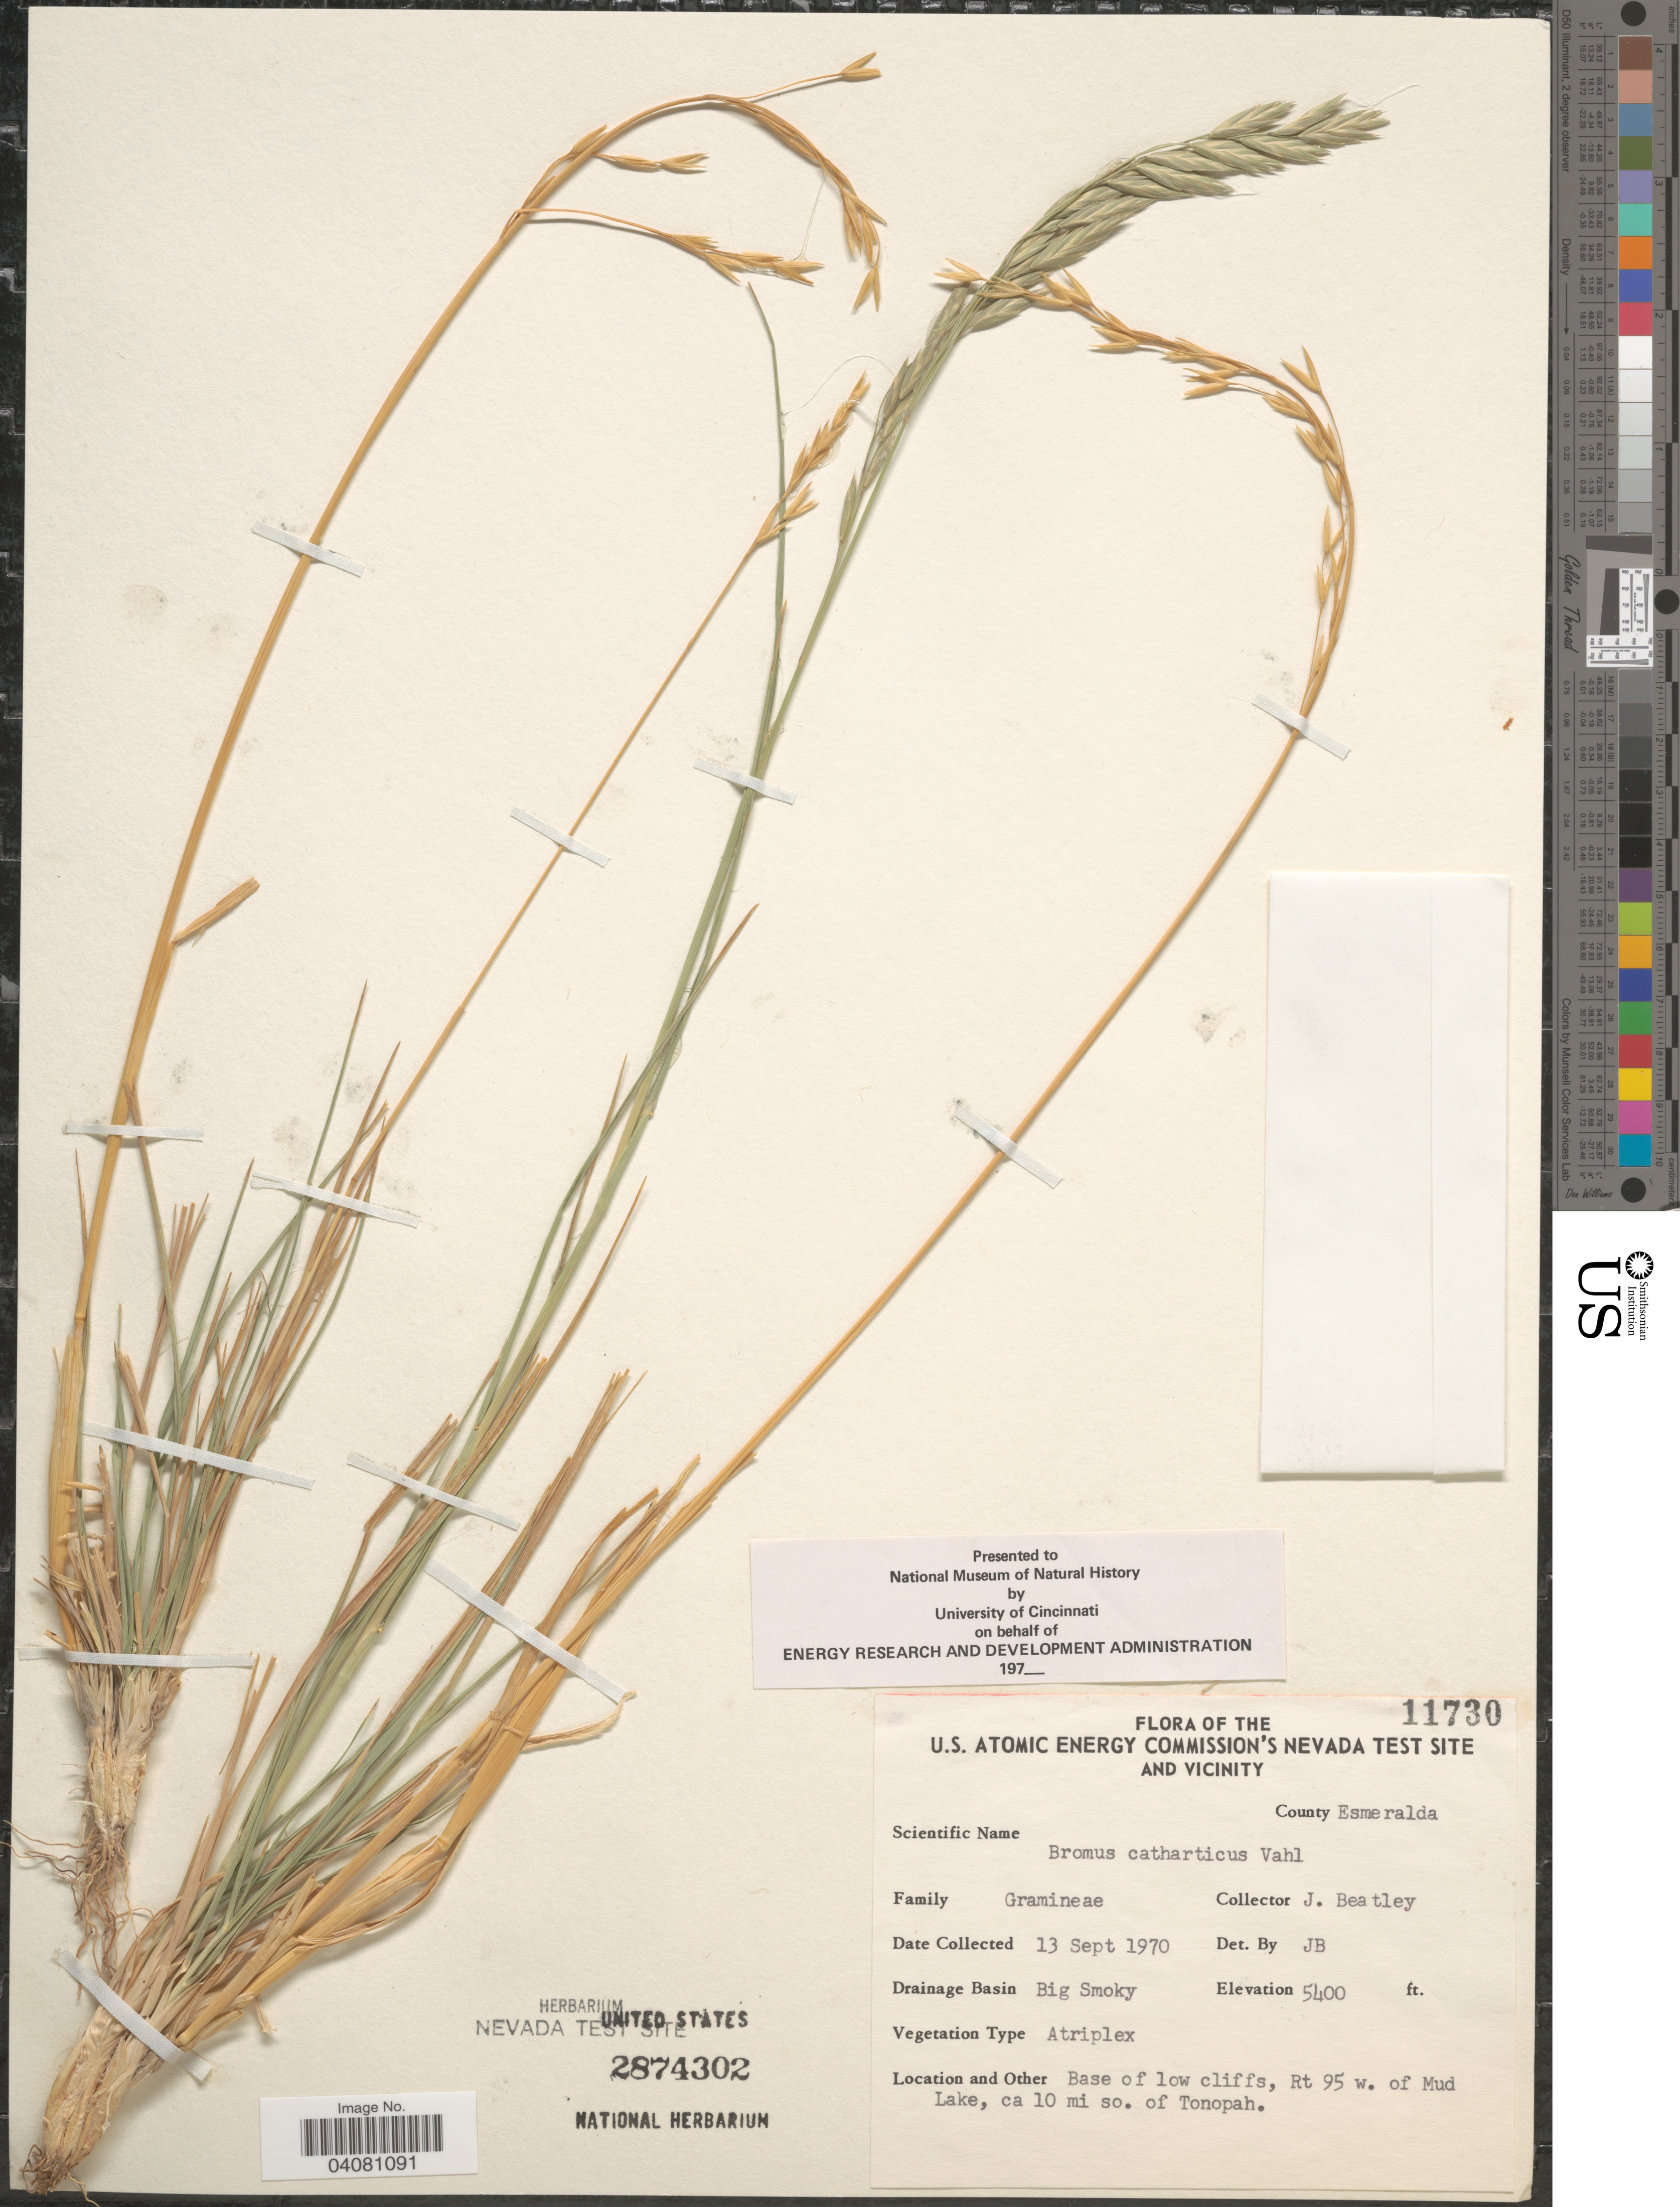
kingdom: Plantae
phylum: Tracheophyta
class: Liliopsida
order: Poales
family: Poaceae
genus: Bromus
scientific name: Bromus carinatus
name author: Hook. & Arn.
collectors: J. C. Beatley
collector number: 11730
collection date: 1970-09-13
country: United States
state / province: Nevada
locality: U.S. Atomic Energy Commission's Nevada Test Site And Vicinity. County Esmeralda. Drainage Basin Big Smoky. Base low cliffs, Rt 95 w. of Mud Lake, ca 10 mi so. of Tonopah.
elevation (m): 1646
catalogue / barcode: US 2874302